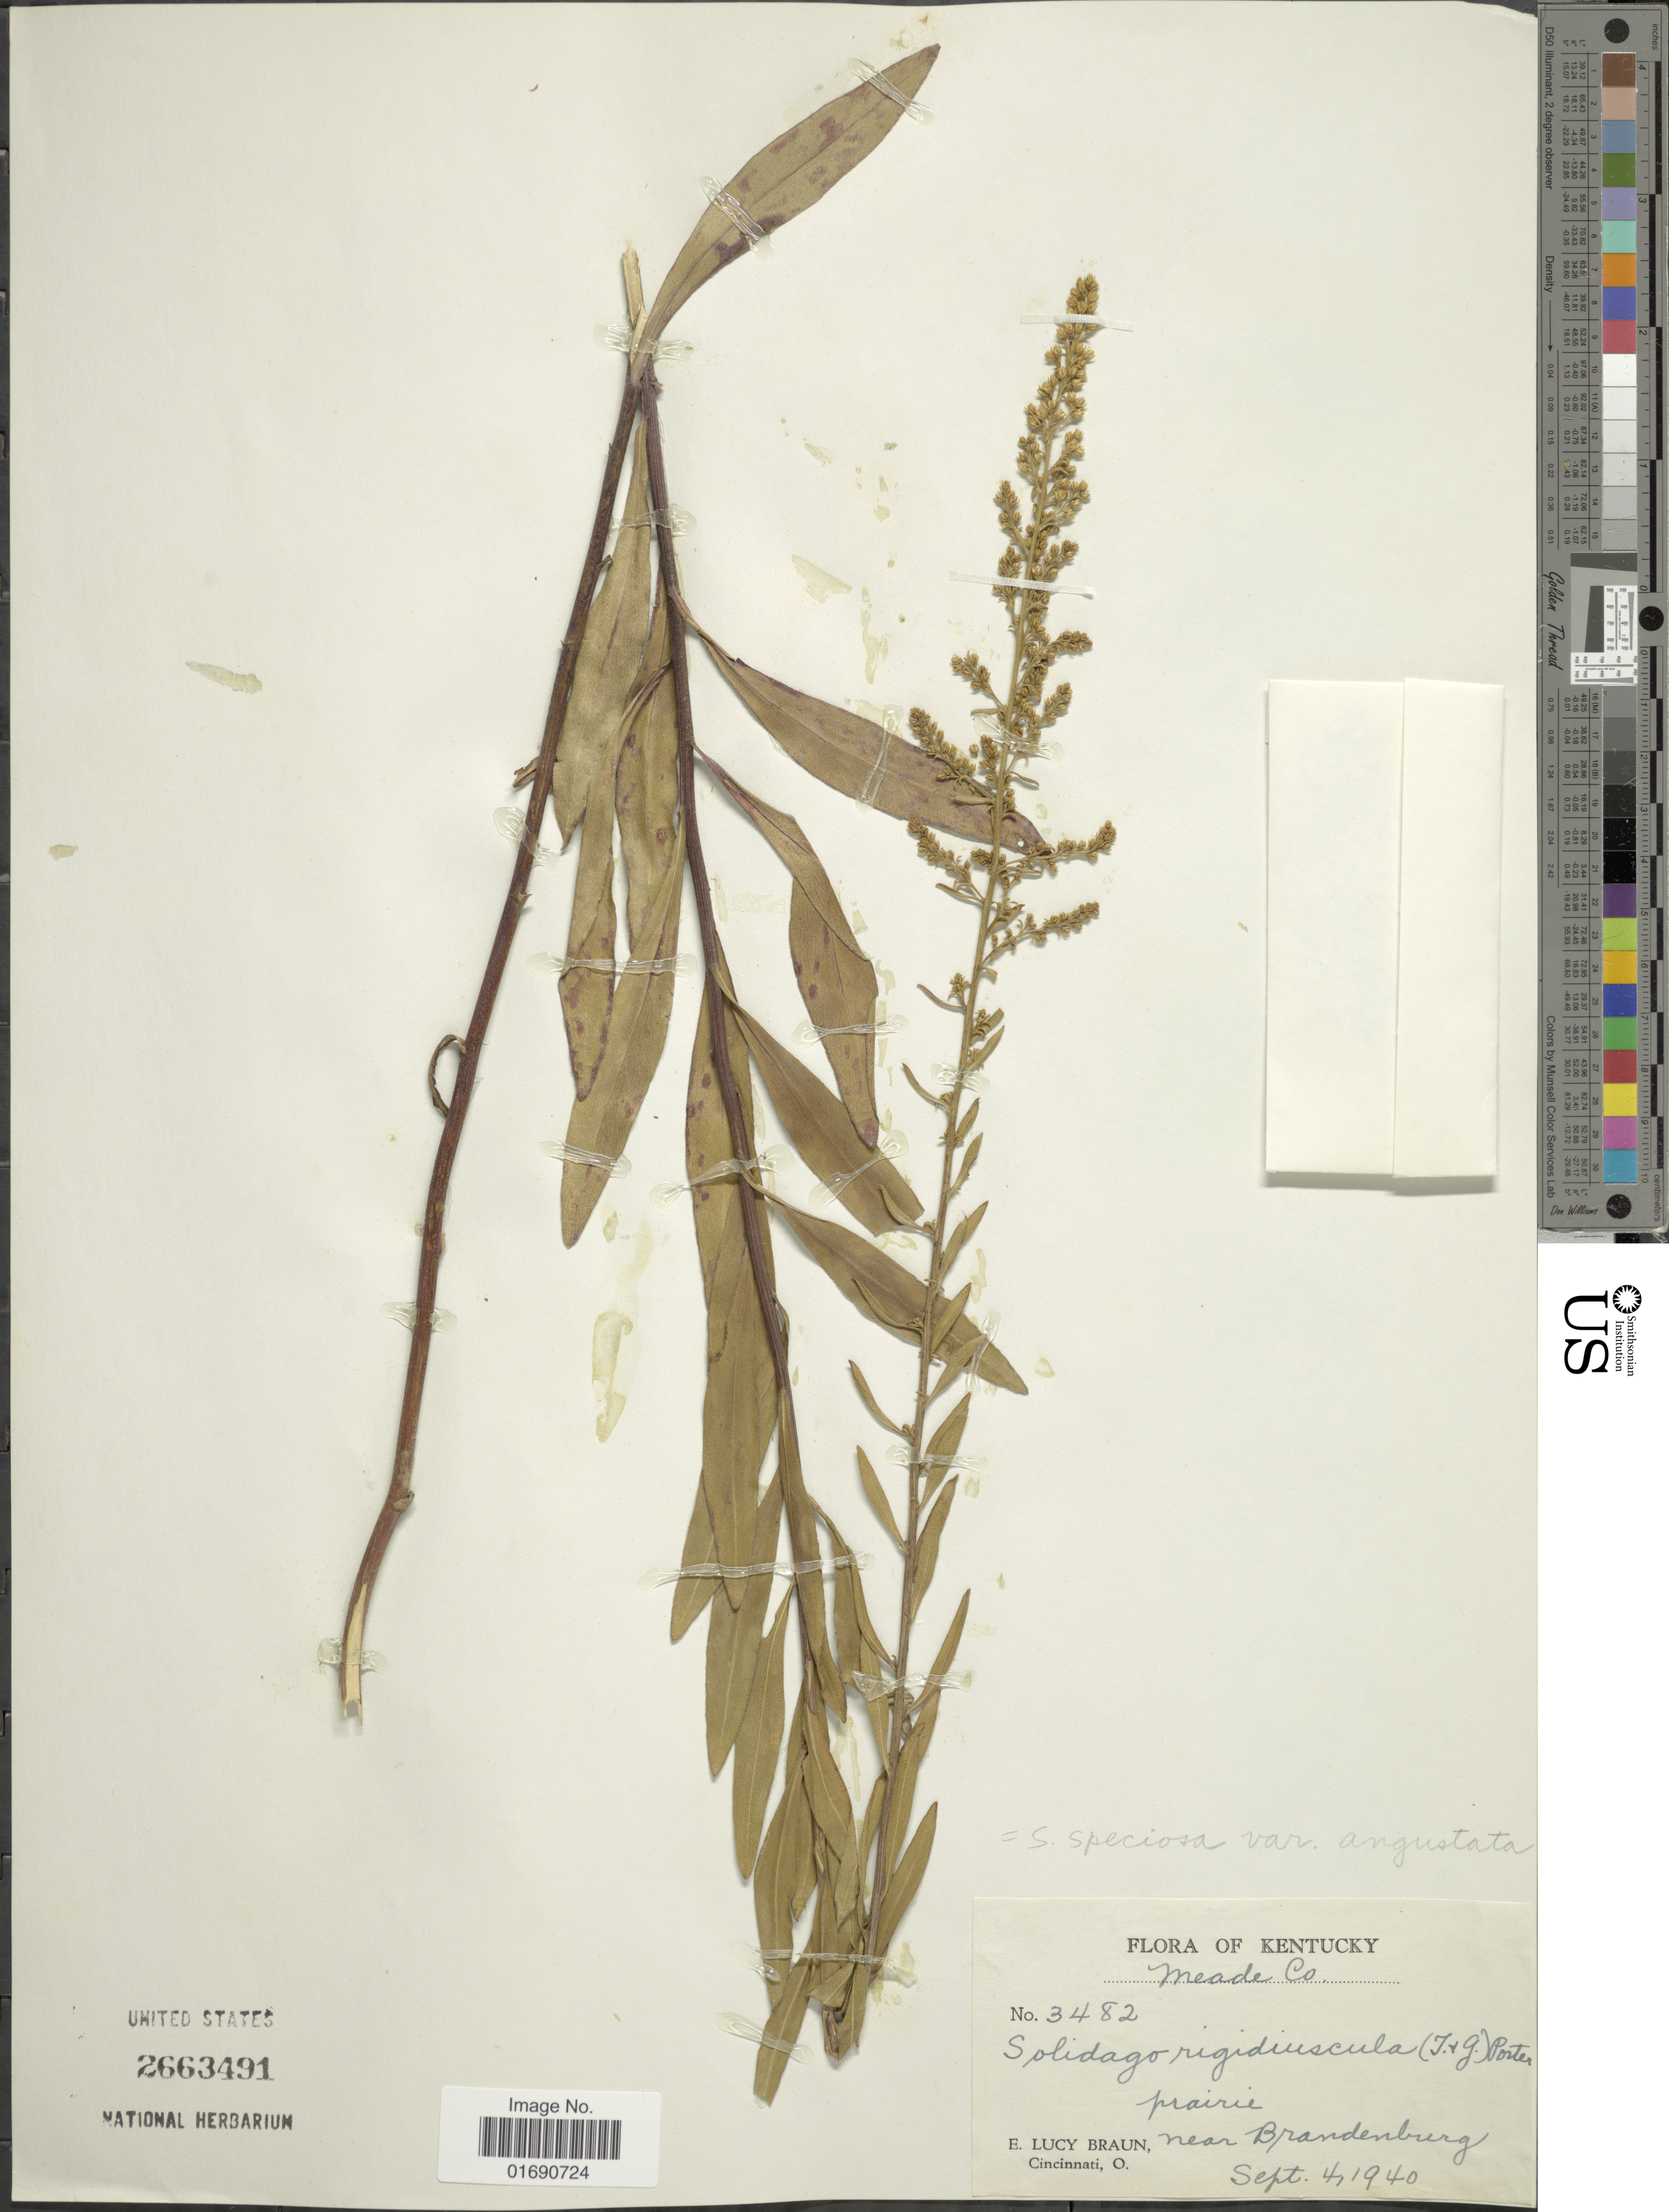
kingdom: Plantae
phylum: Tracheophyta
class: Magnoliopsida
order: Asterales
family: Asteraceae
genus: Solidago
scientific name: Solidago speciosa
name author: Nutt.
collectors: E. L. Braun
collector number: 3482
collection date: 1940-09-04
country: United States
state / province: Kentucky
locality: Meade Co, prairie near Brandenburg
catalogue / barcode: US 2663491